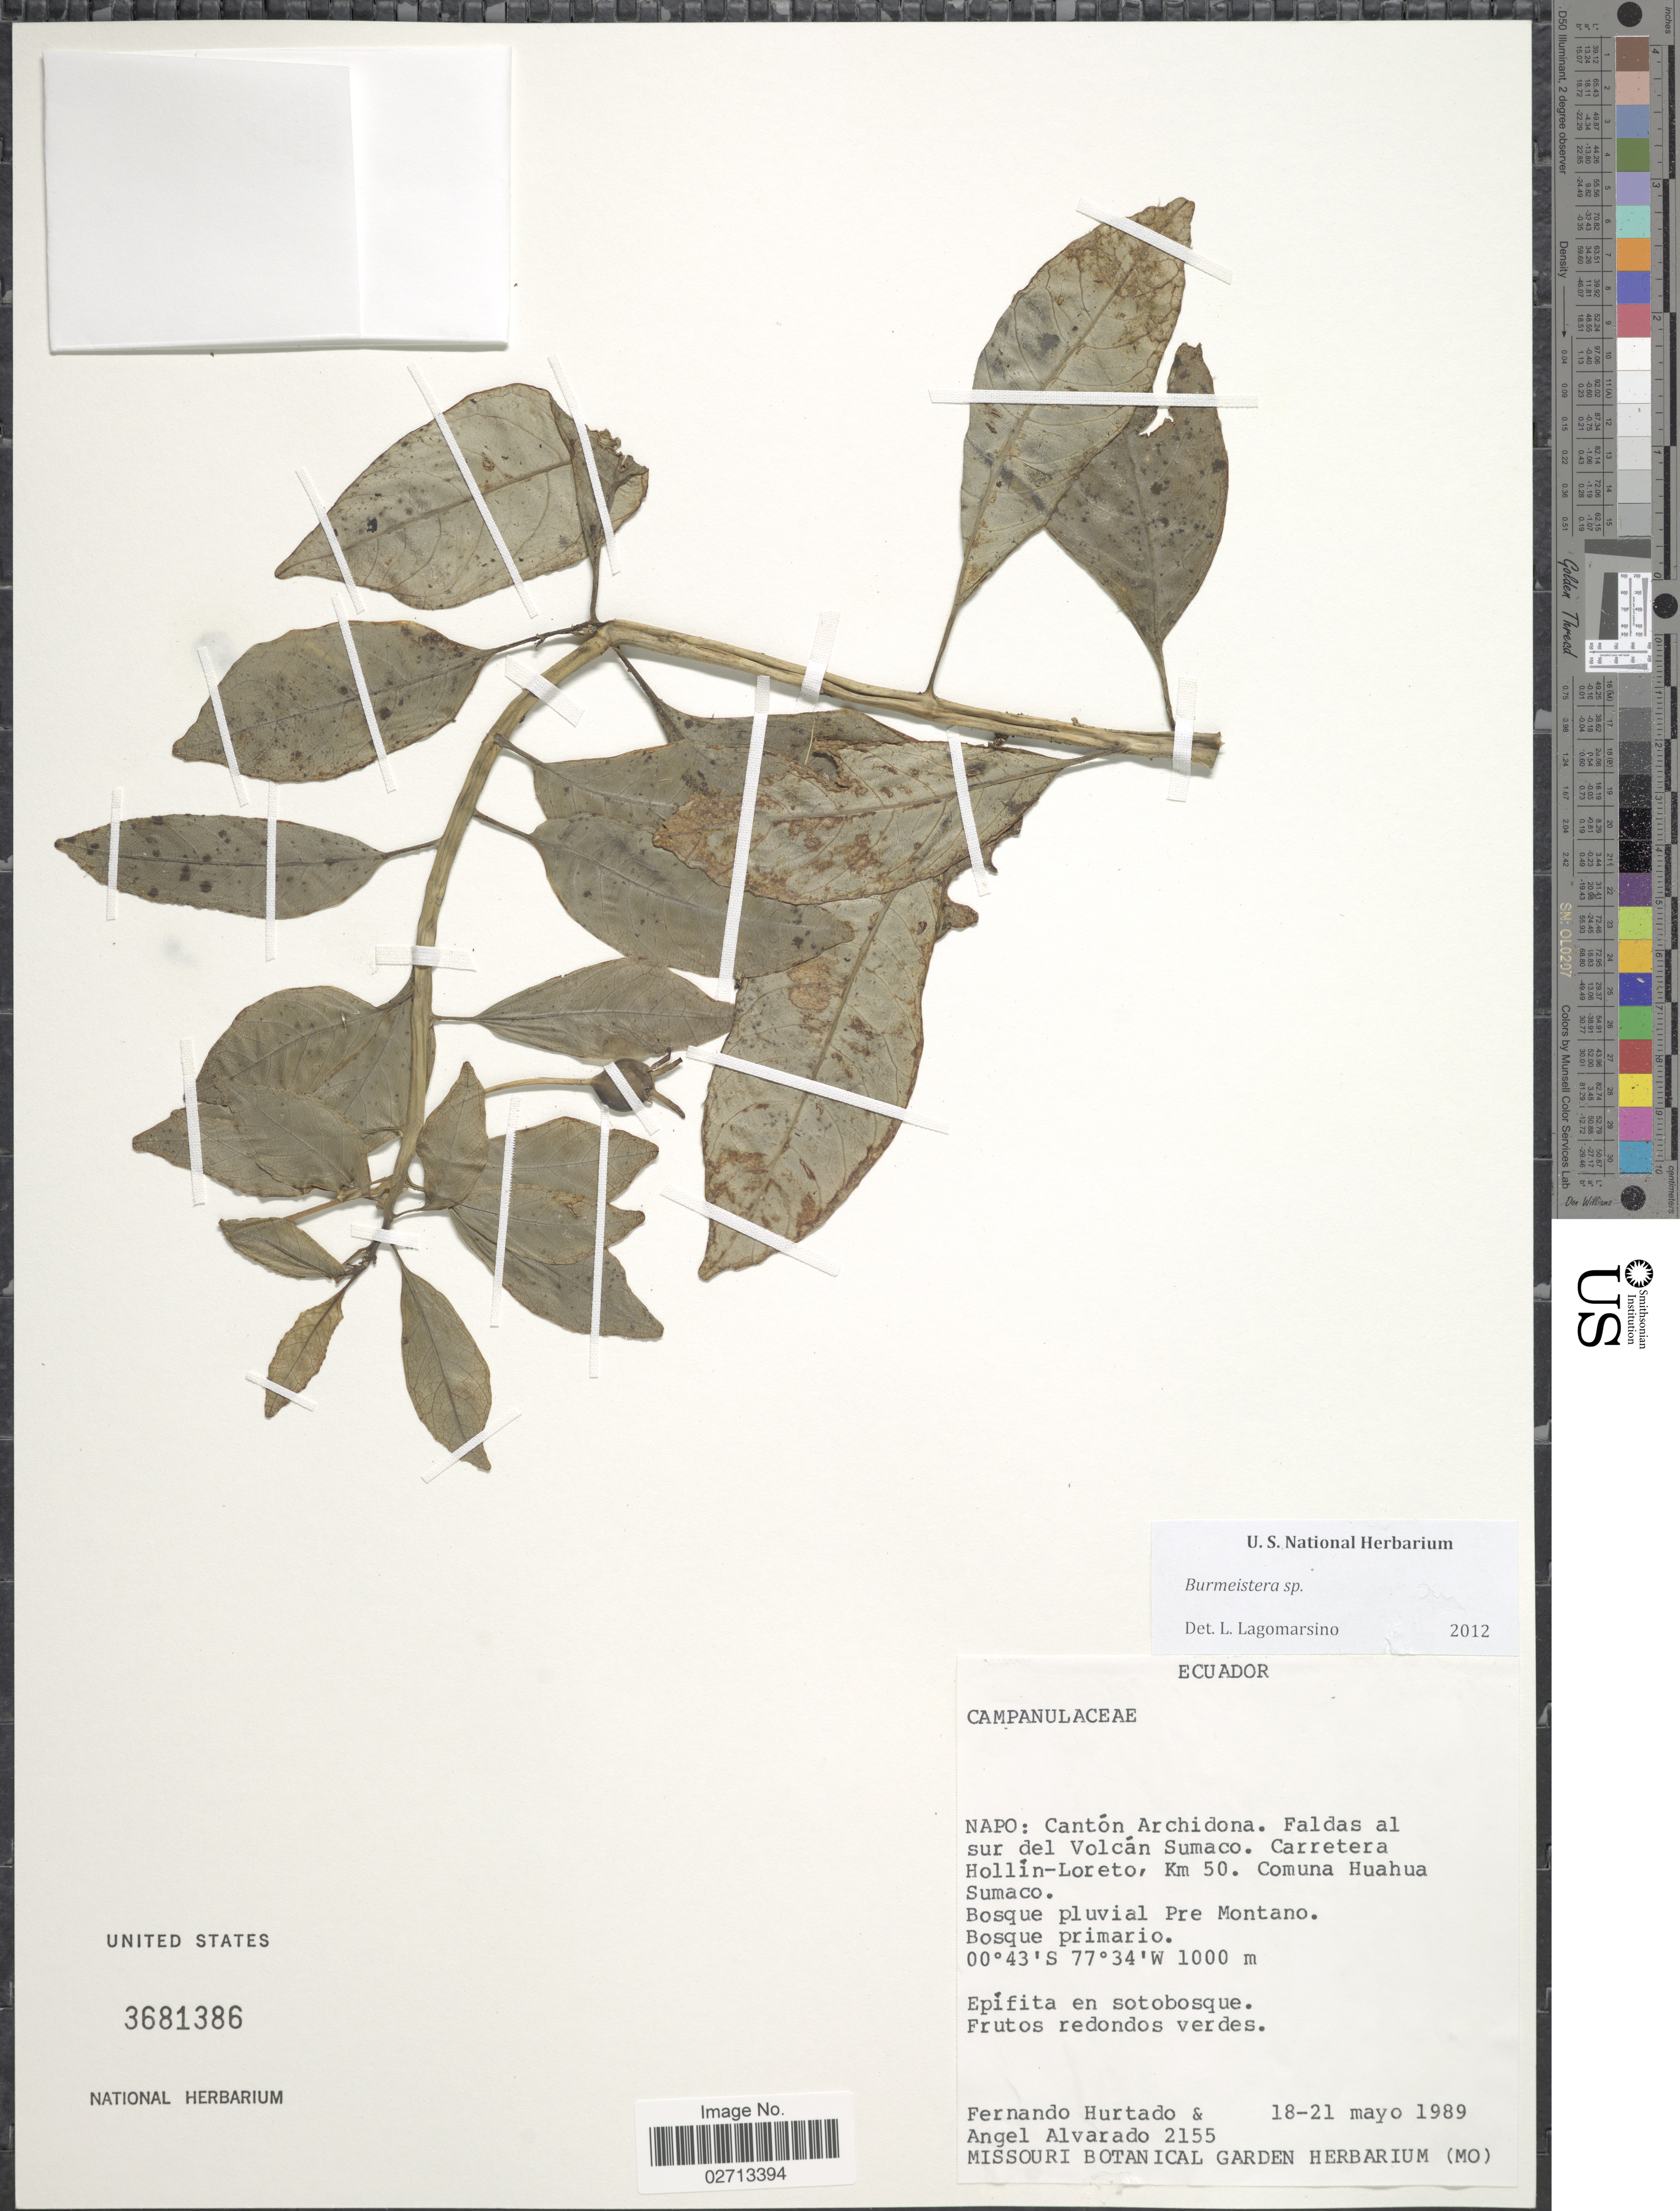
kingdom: Plantae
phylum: Tracheophyta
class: Magnoliopsida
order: Asterales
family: Campanulaceae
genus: Burmeistera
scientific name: Burmeistera sp.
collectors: F. Hurtado & A. Alvarado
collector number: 2155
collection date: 1989-05-18/1989-05-21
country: Ecuador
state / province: Napo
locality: Cantón Archidona. Faldas al sur del Volcán Sumaco. Carretera Hollín-Loreto, Km 50. Comuna Huahua Sumaco.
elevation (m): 1000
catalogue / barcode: US 3681386